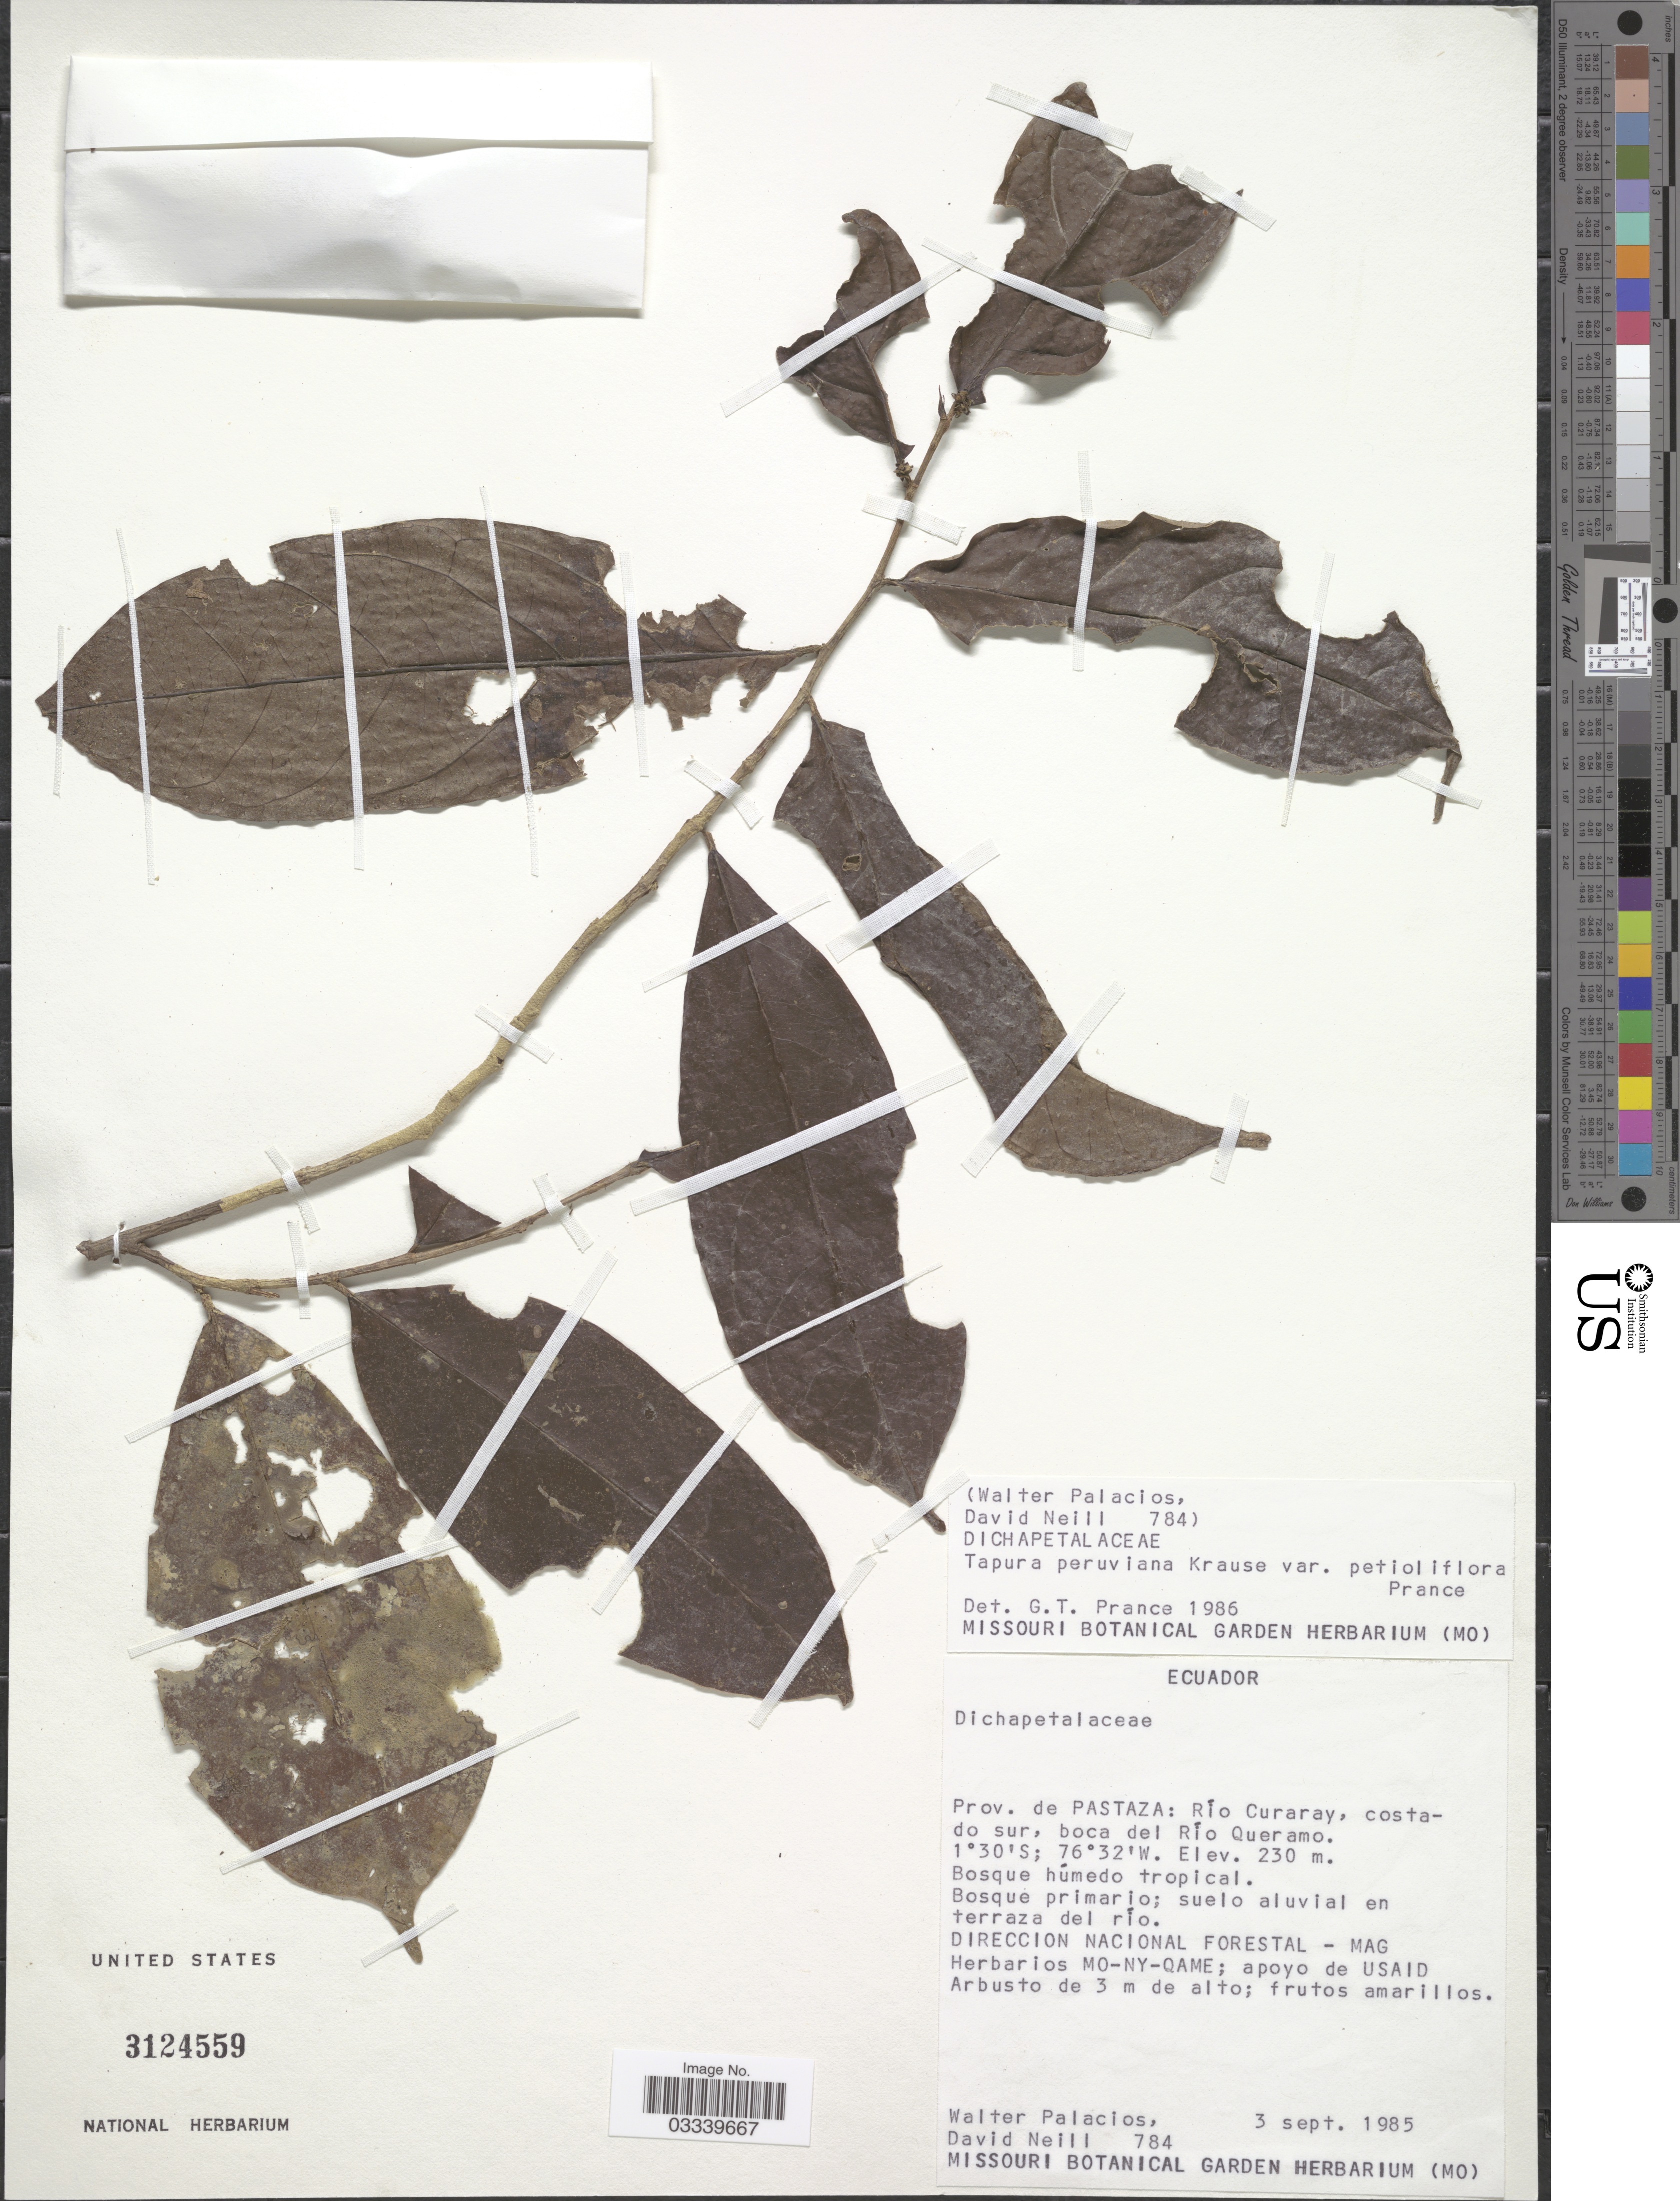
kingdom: Plantae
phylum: Tracheophyta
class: Magnoliopsida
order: Malpighiales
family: Dichapetalaceae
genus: Tapura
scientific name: Tapura peruviana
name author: K. Krause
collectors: W. Palacios & D. Neill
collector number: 784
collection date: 1985-09-03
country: Ecuador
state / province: Pastaza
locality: Río Curaray, costado sur, boca del Río Queramo. Bosque primario; suelo aluvial en terraza del río.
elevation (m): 230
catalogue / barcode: US 3124559